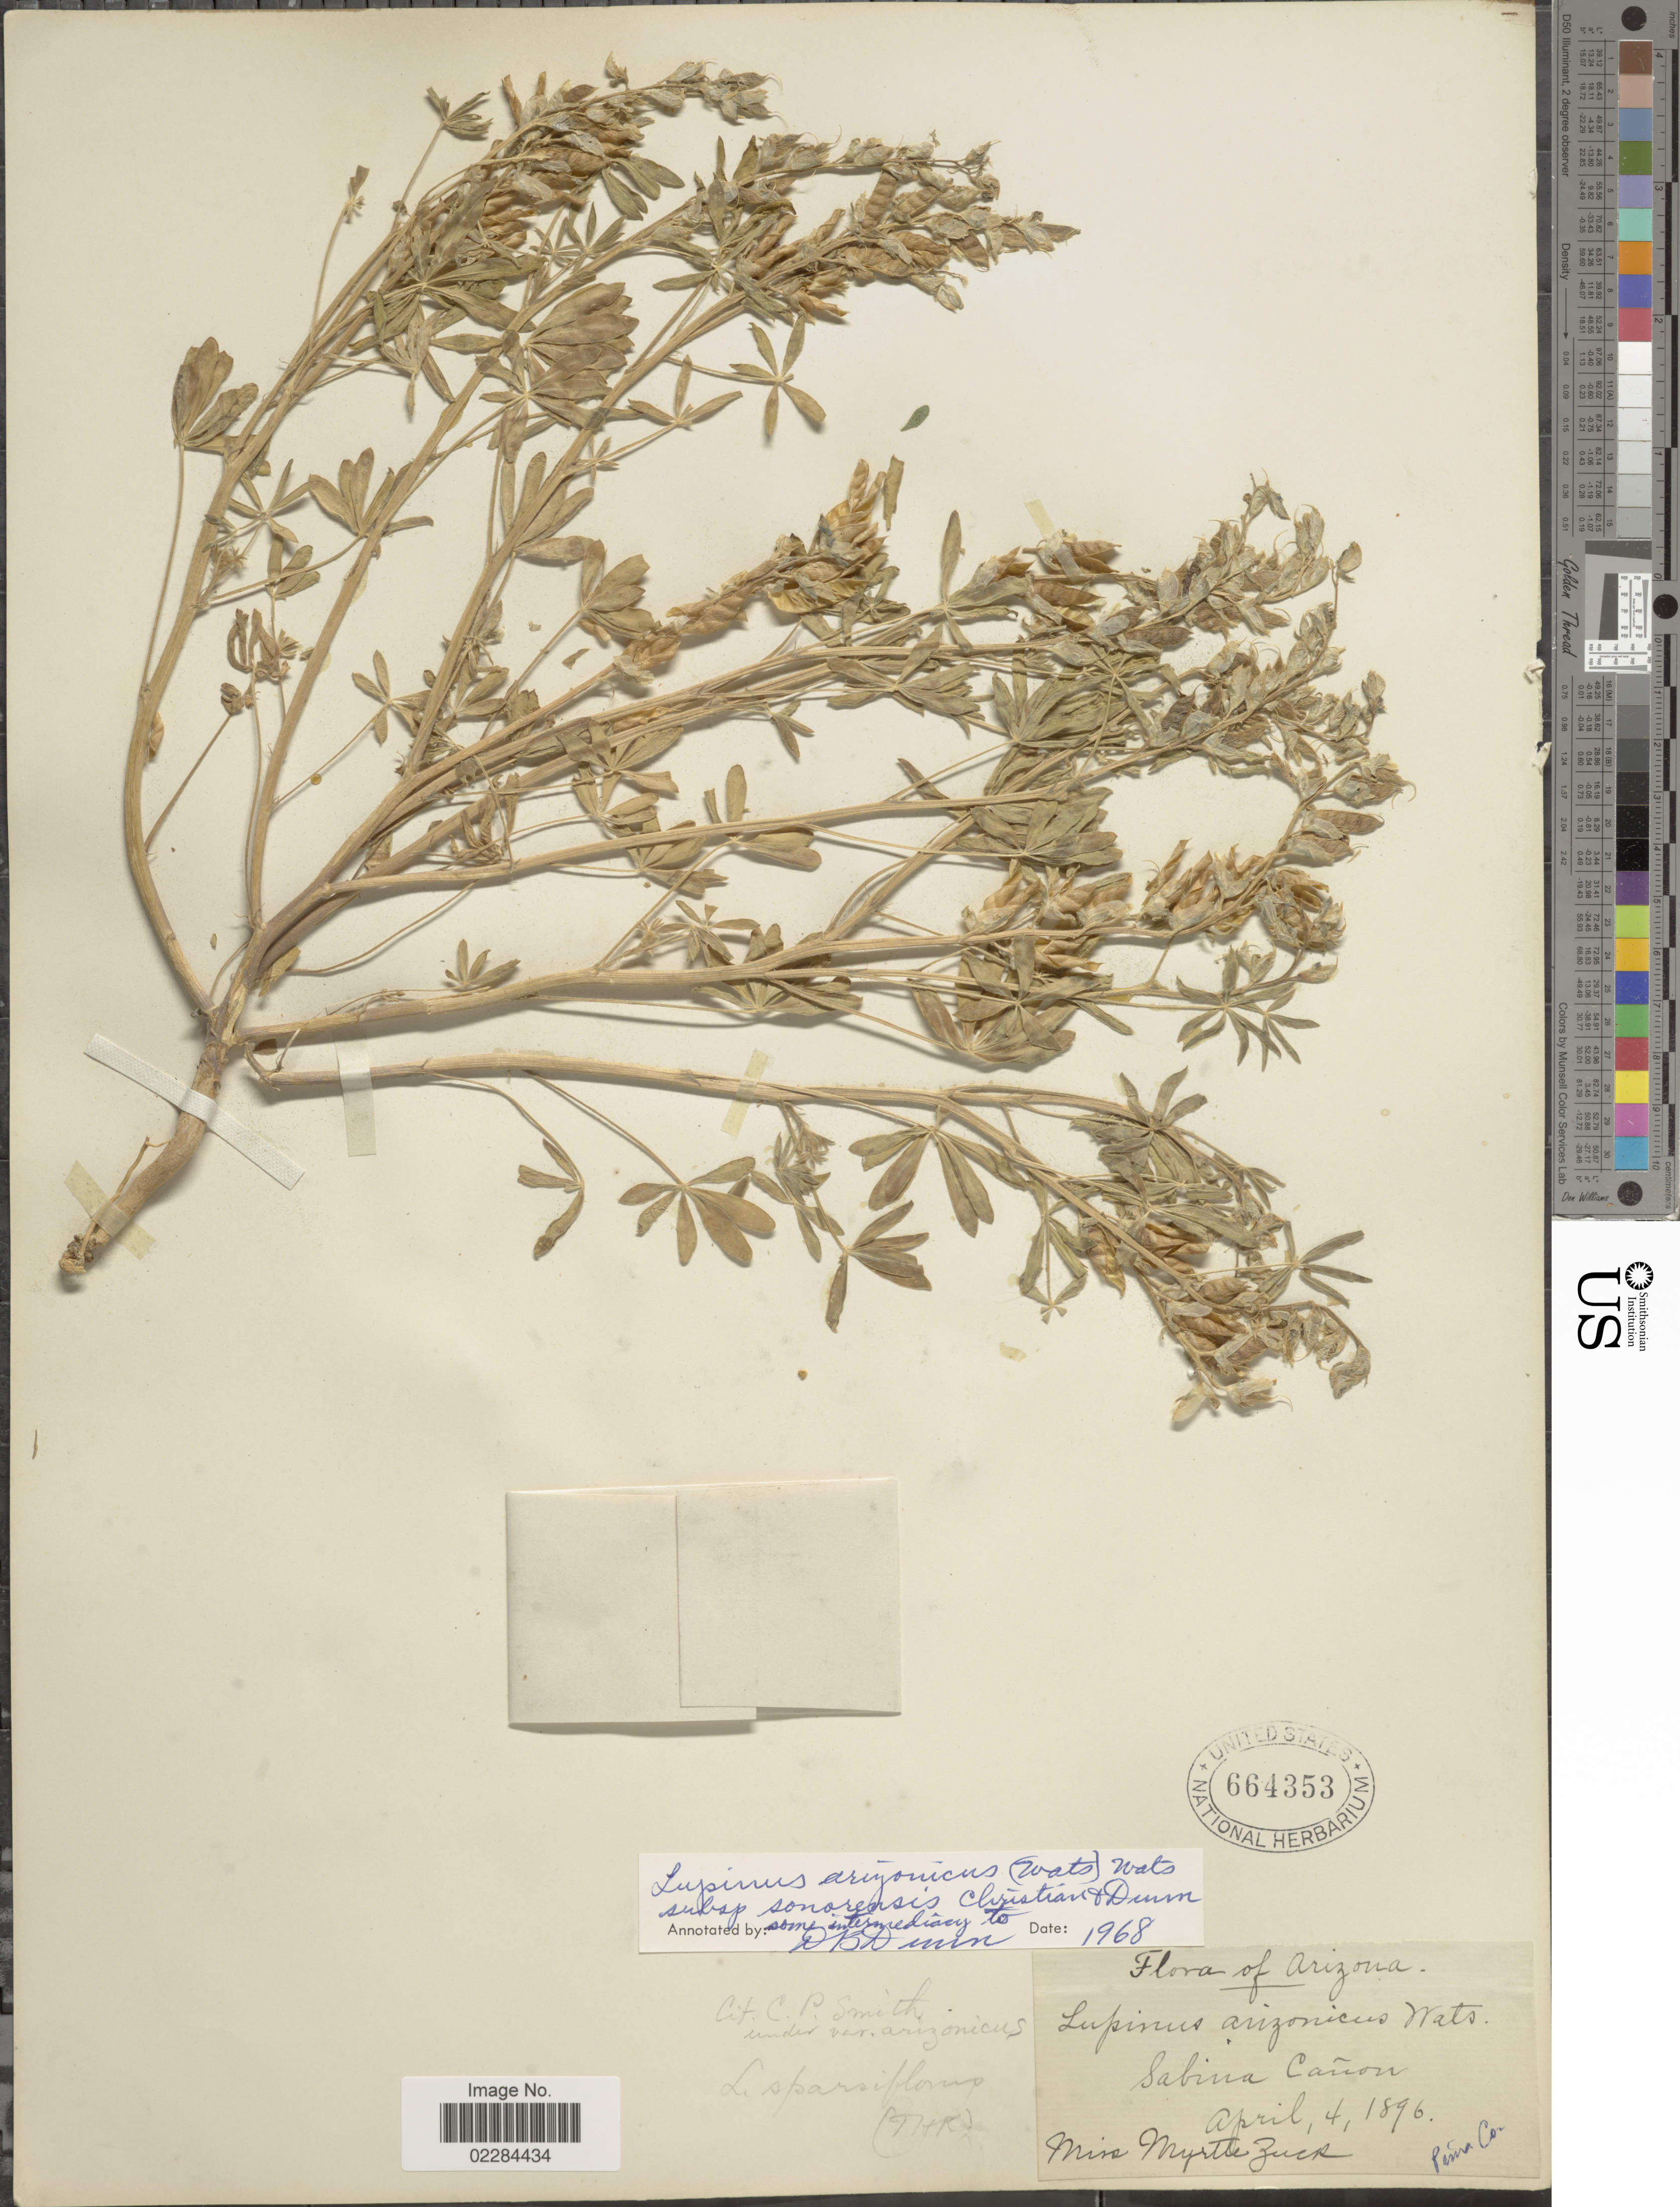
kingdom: Plantae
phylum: Tracheophyta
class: Magnoliopsida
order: Fabales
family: Fabaceae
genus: Lupinus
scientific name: Lupinus arizonicus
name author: (S. Watson) S. Watson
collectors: M. Zuck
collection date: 1896-04-04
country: United States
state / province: Arizona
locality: Sabina Canon.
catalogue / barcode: US 664353